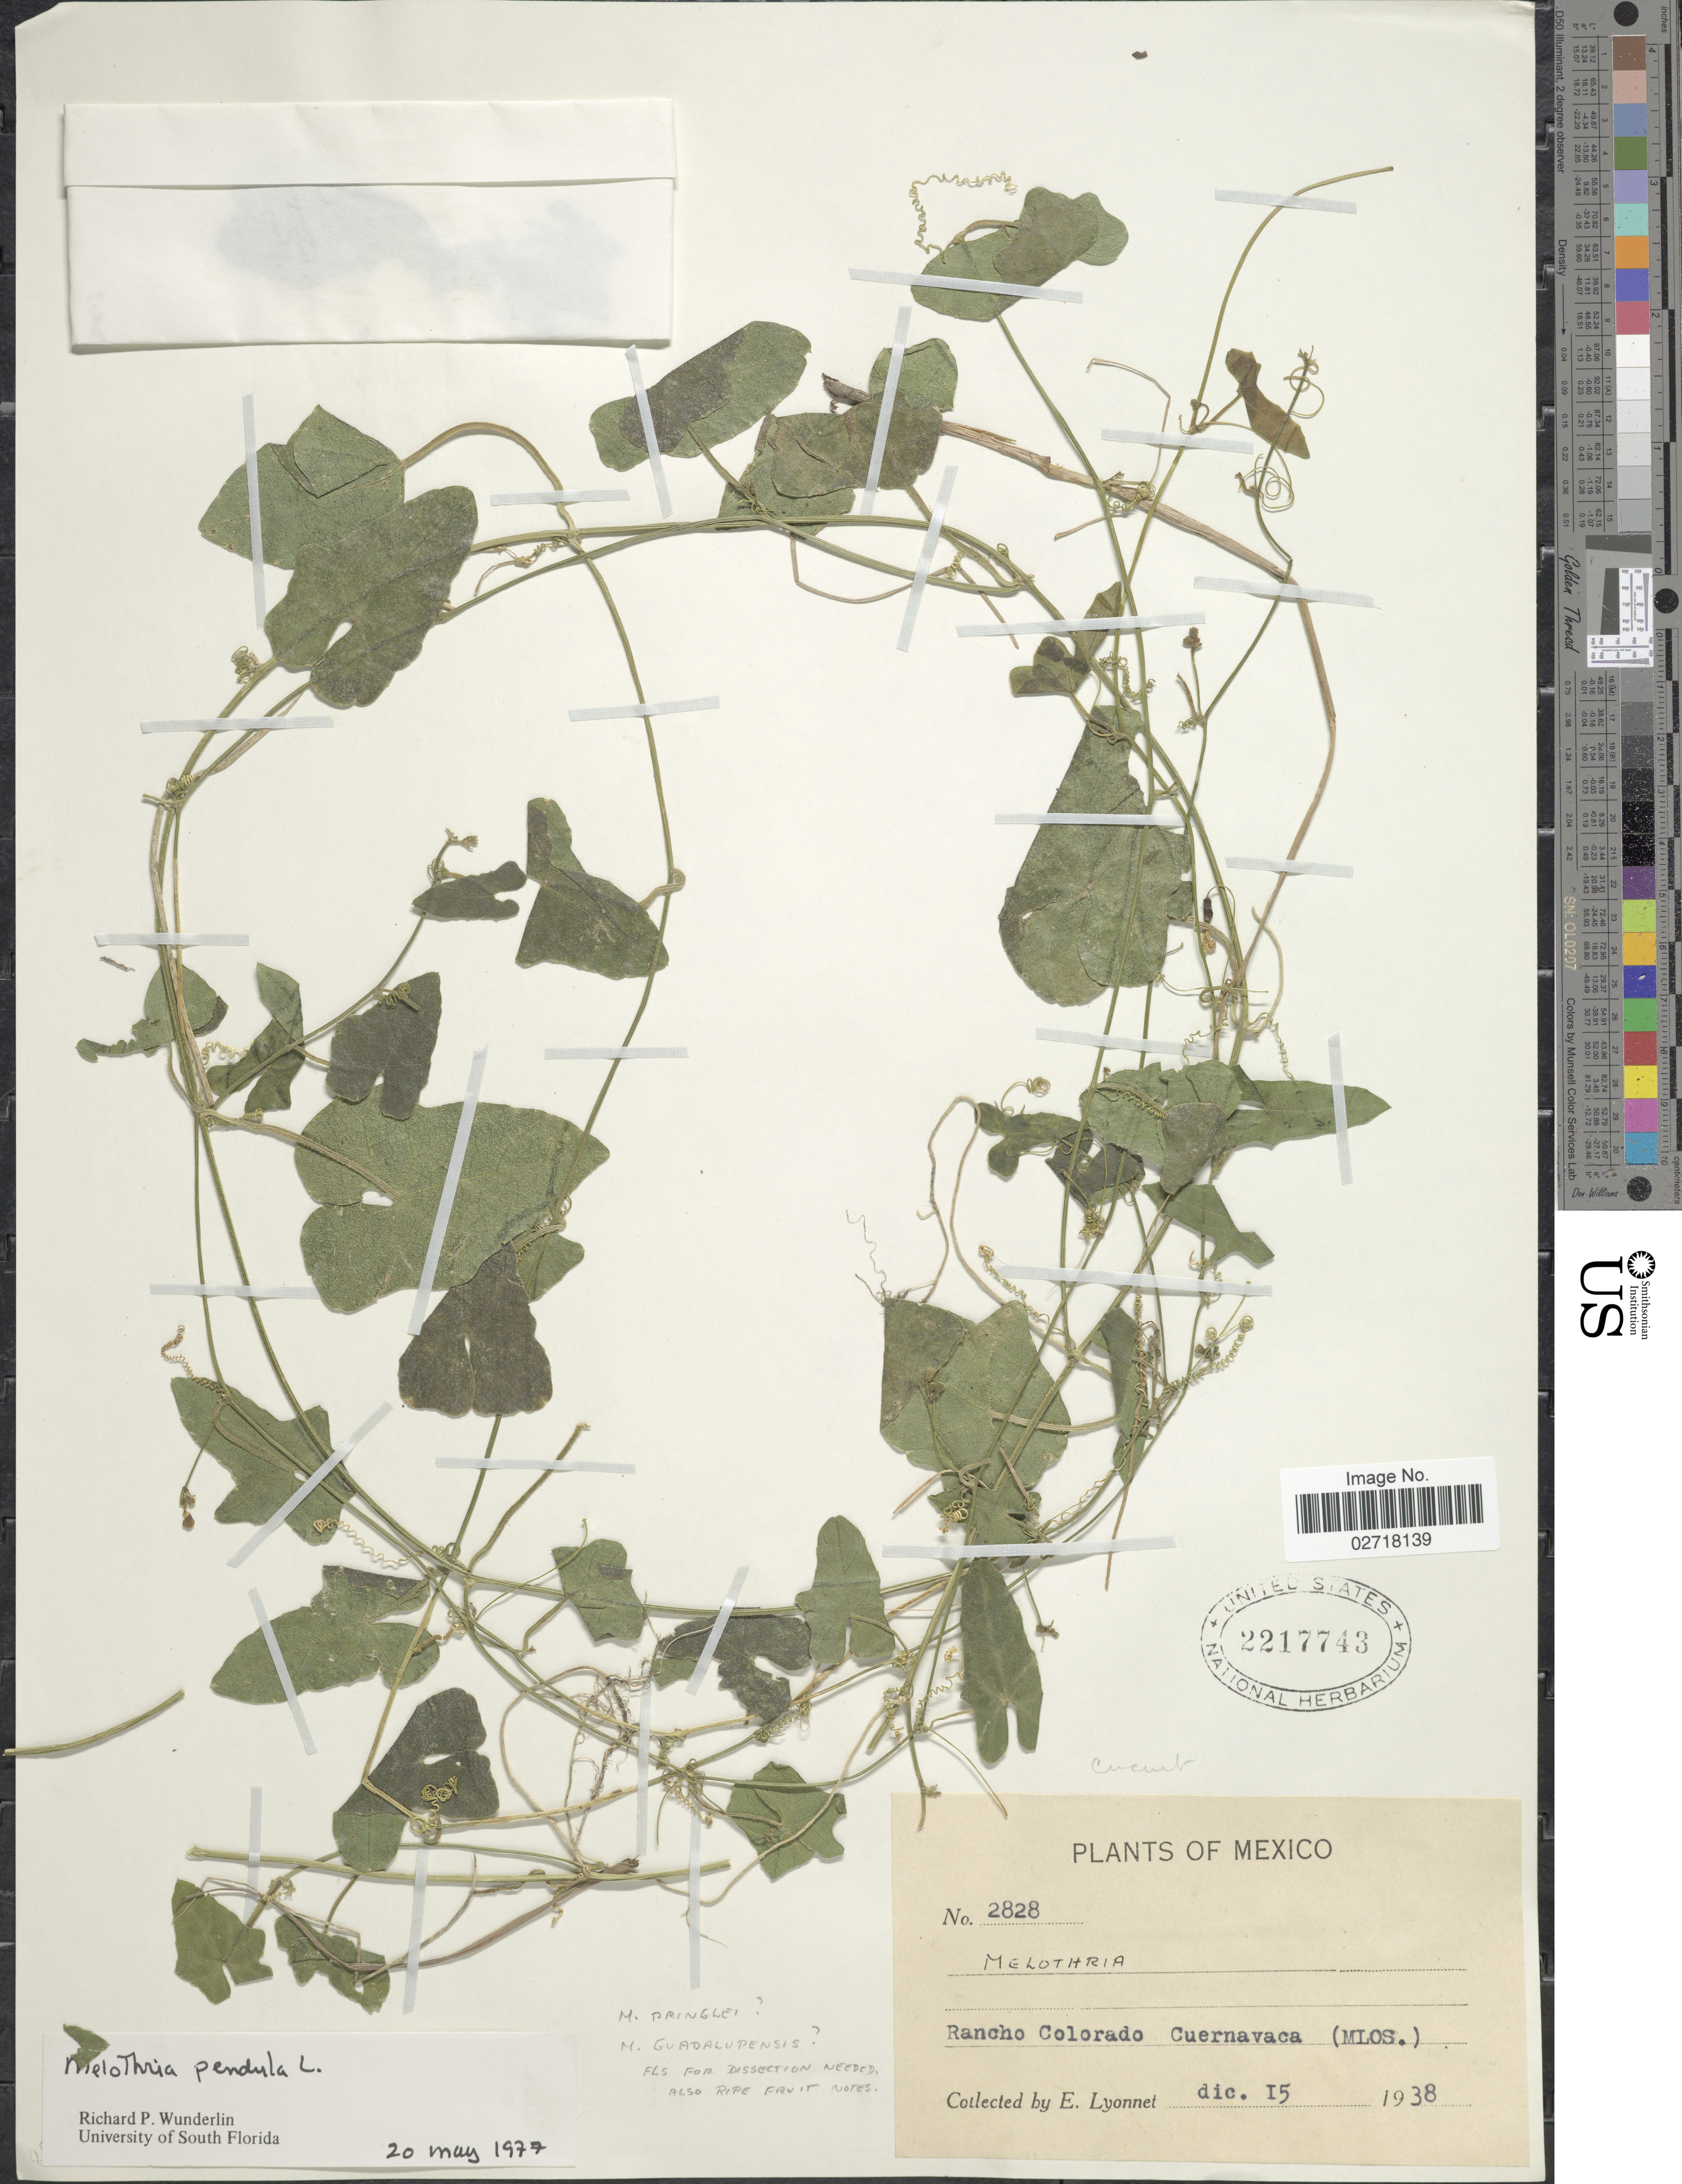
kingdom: Plantae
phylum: Tracheophyta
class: Magnoliopsida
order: Cucurbitales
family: Cucurbitaceae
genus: Melothria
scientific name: Melothria pendula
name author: L.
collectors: E. Lyonnet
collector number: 2828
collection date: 1938-12-15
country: Mexico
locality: Rancho Colorado Cuernavaca (MLOS)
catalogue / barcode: US 2217743